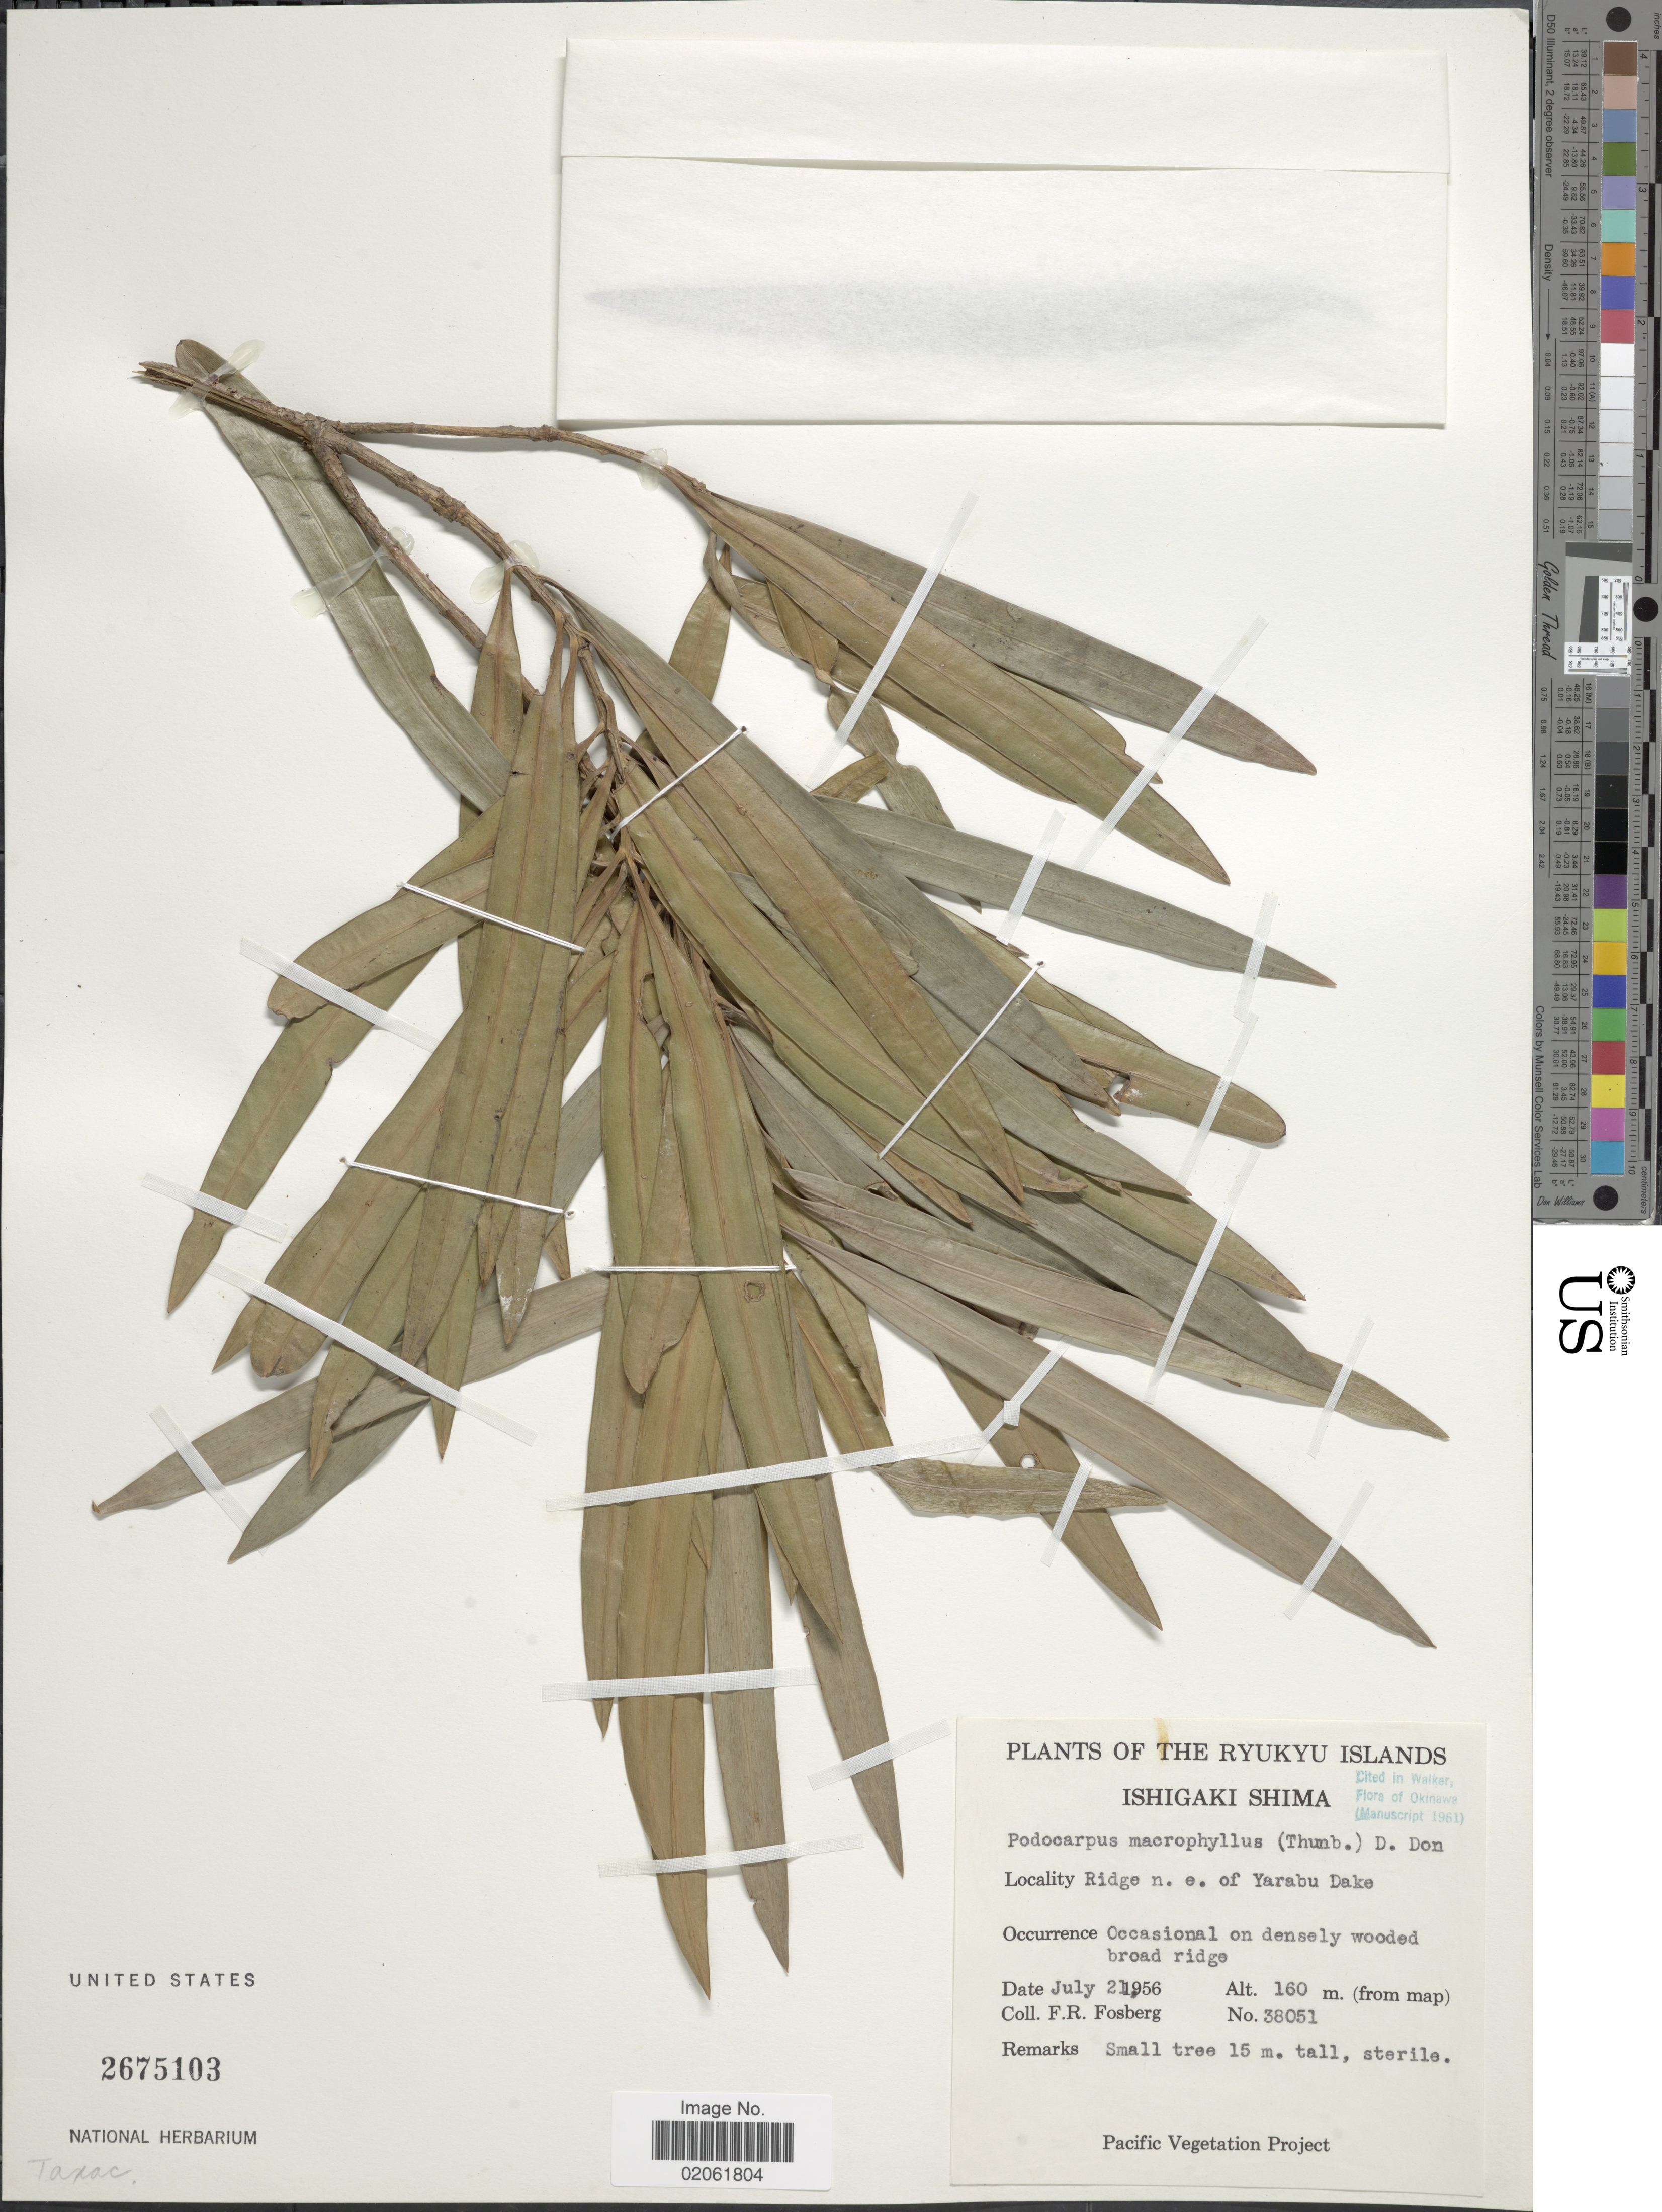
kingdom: Plantae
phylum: Tracheophyta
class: Pinopsida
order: Pinales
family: Podocarpaceae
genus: Podocarpus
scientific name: Podocarpus macrophyllus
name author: (Thunb.) Sweet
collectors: F. R. Fosberg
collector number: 38051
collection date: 1956-07-21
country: Japan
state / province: Okinawa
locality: Ryukyu Islands, Ishigaki Shima, Ridge n.e. of Yarabu Dake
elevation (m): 160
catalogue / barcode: US 2675103